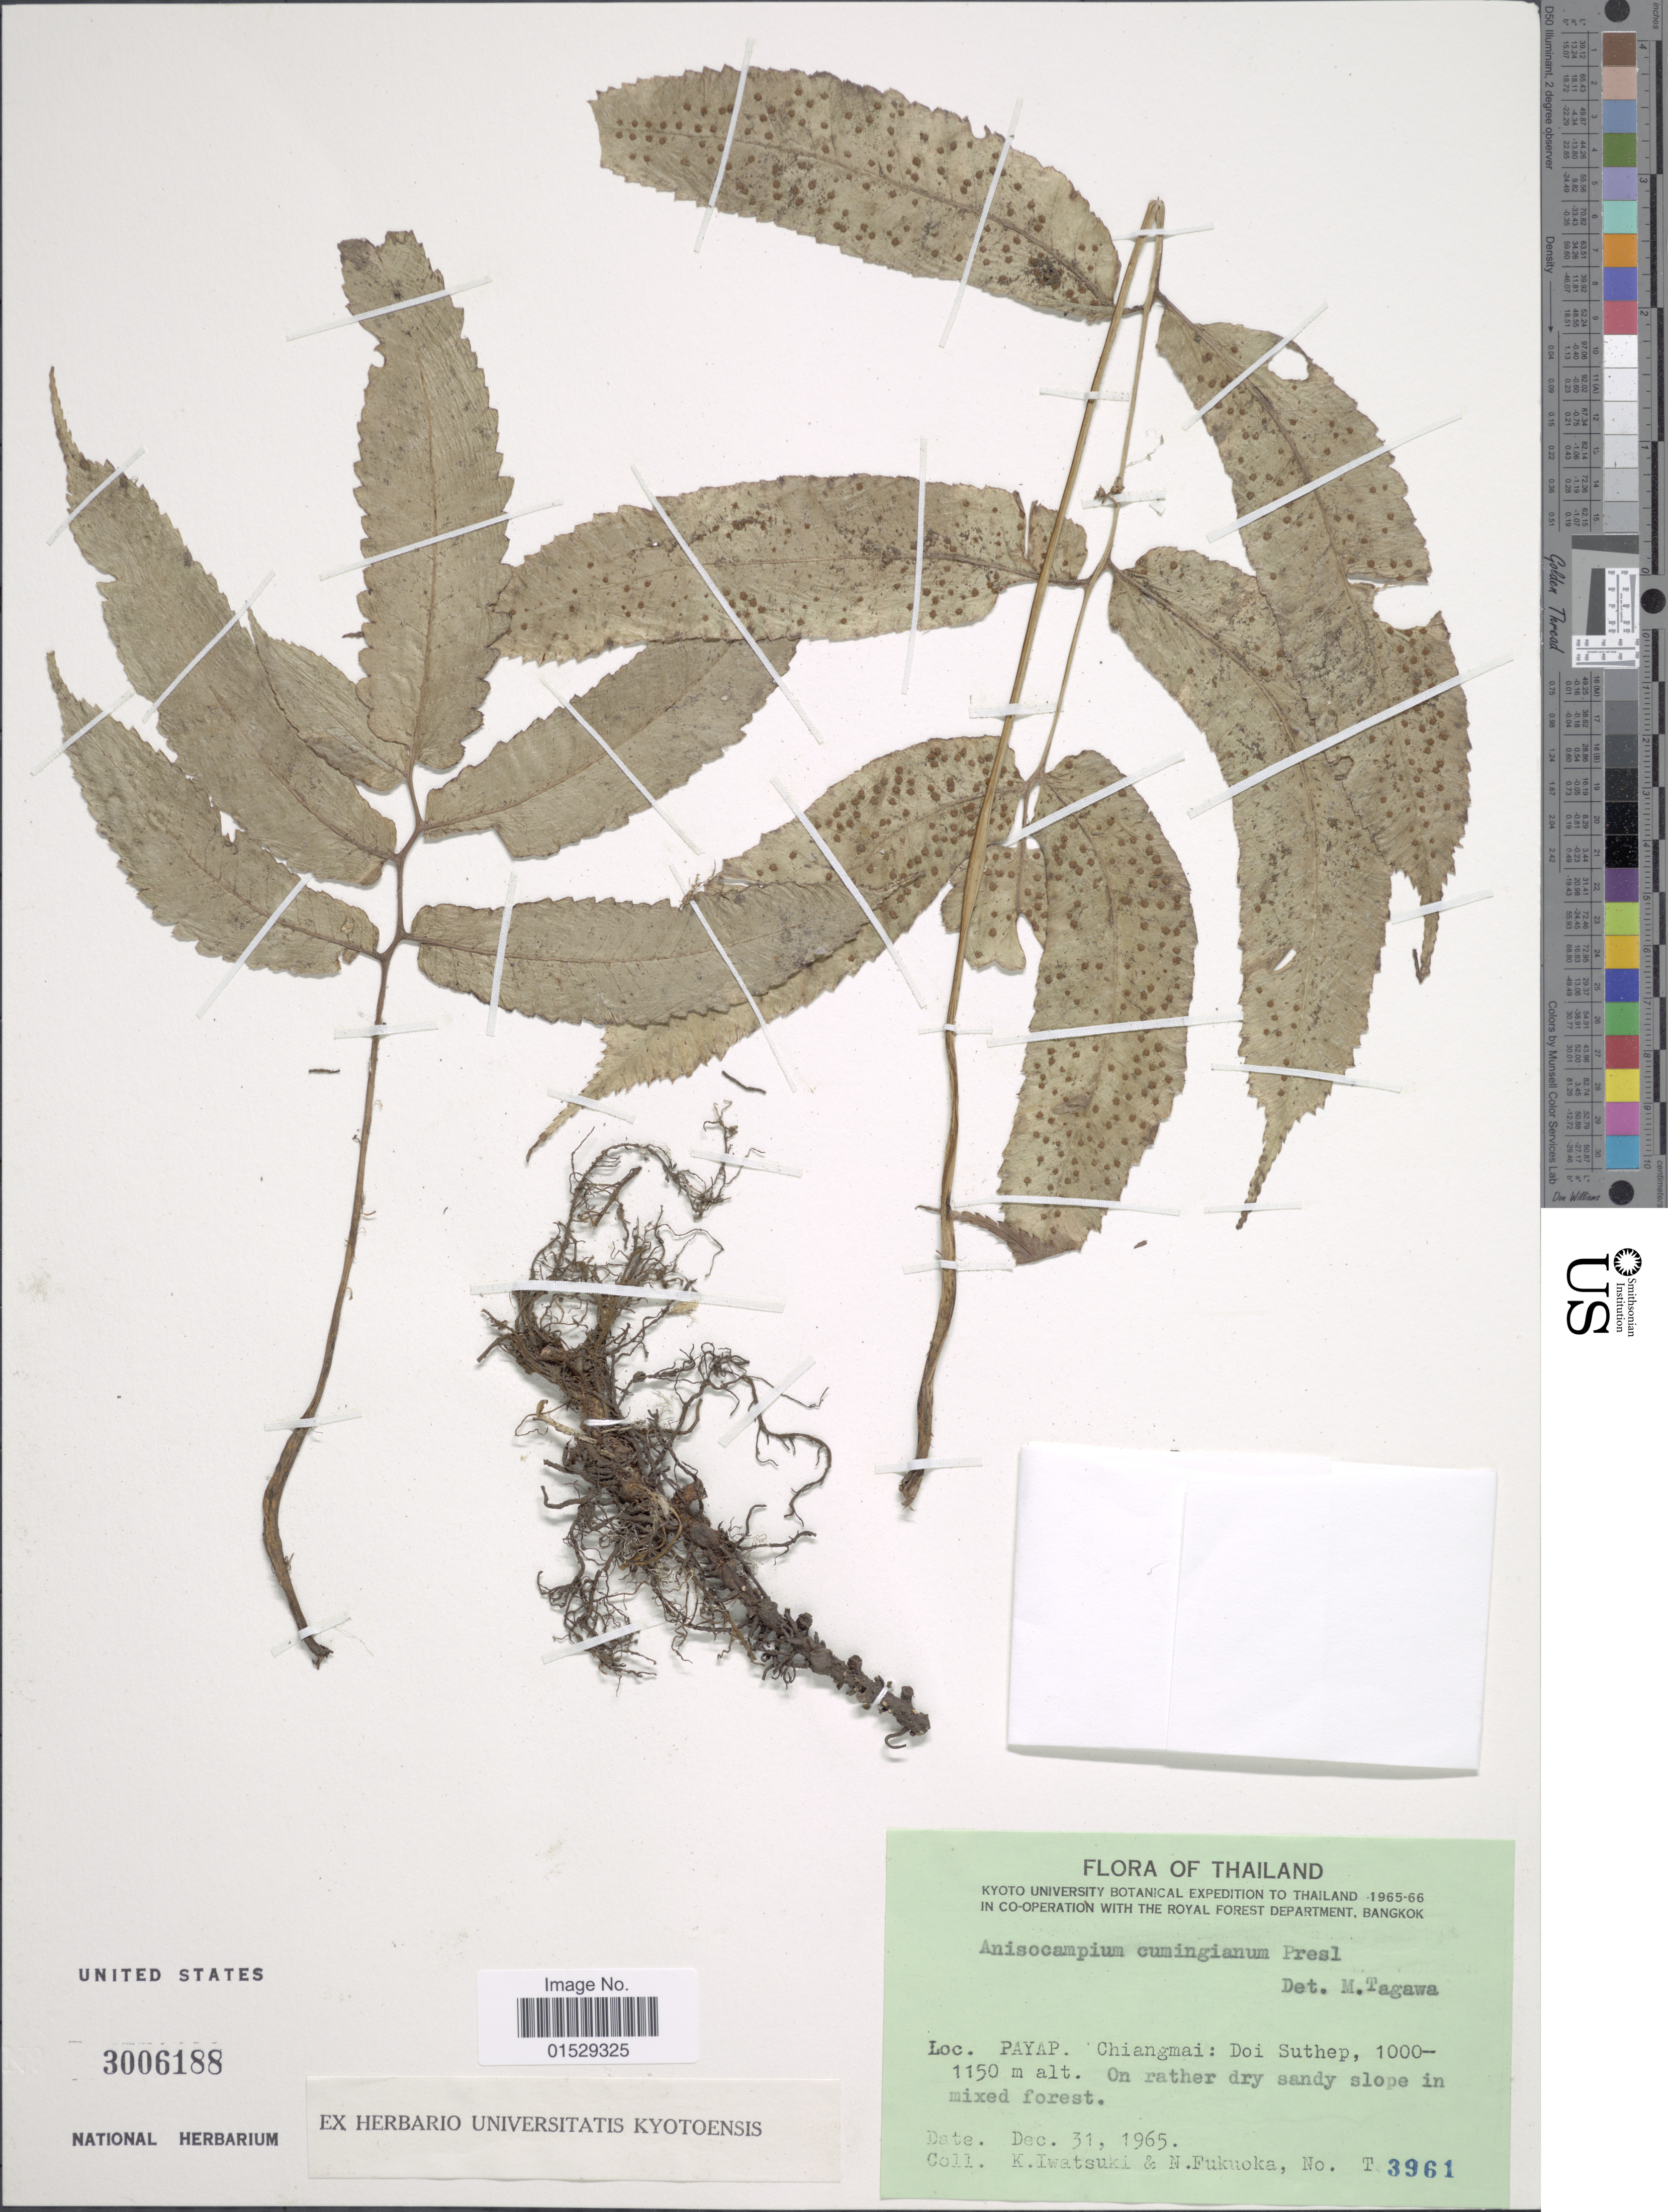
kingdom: Plantae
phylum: Tracheophyta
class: Polypodiopsida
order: Polypodiales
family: Athyriaceae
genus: Anisocampium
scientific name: Anisocampium cumingianum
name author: C. Presl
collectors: K. Iwatsuki & N. Fukuoka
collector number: T3961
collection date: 1965-12-31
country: Thailand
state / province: Chiang Mai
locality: Payap, Chiangmai: Doi Suthep, on rather dry sandy slope in mixed forest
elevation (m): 1000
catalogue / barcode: US 3006188